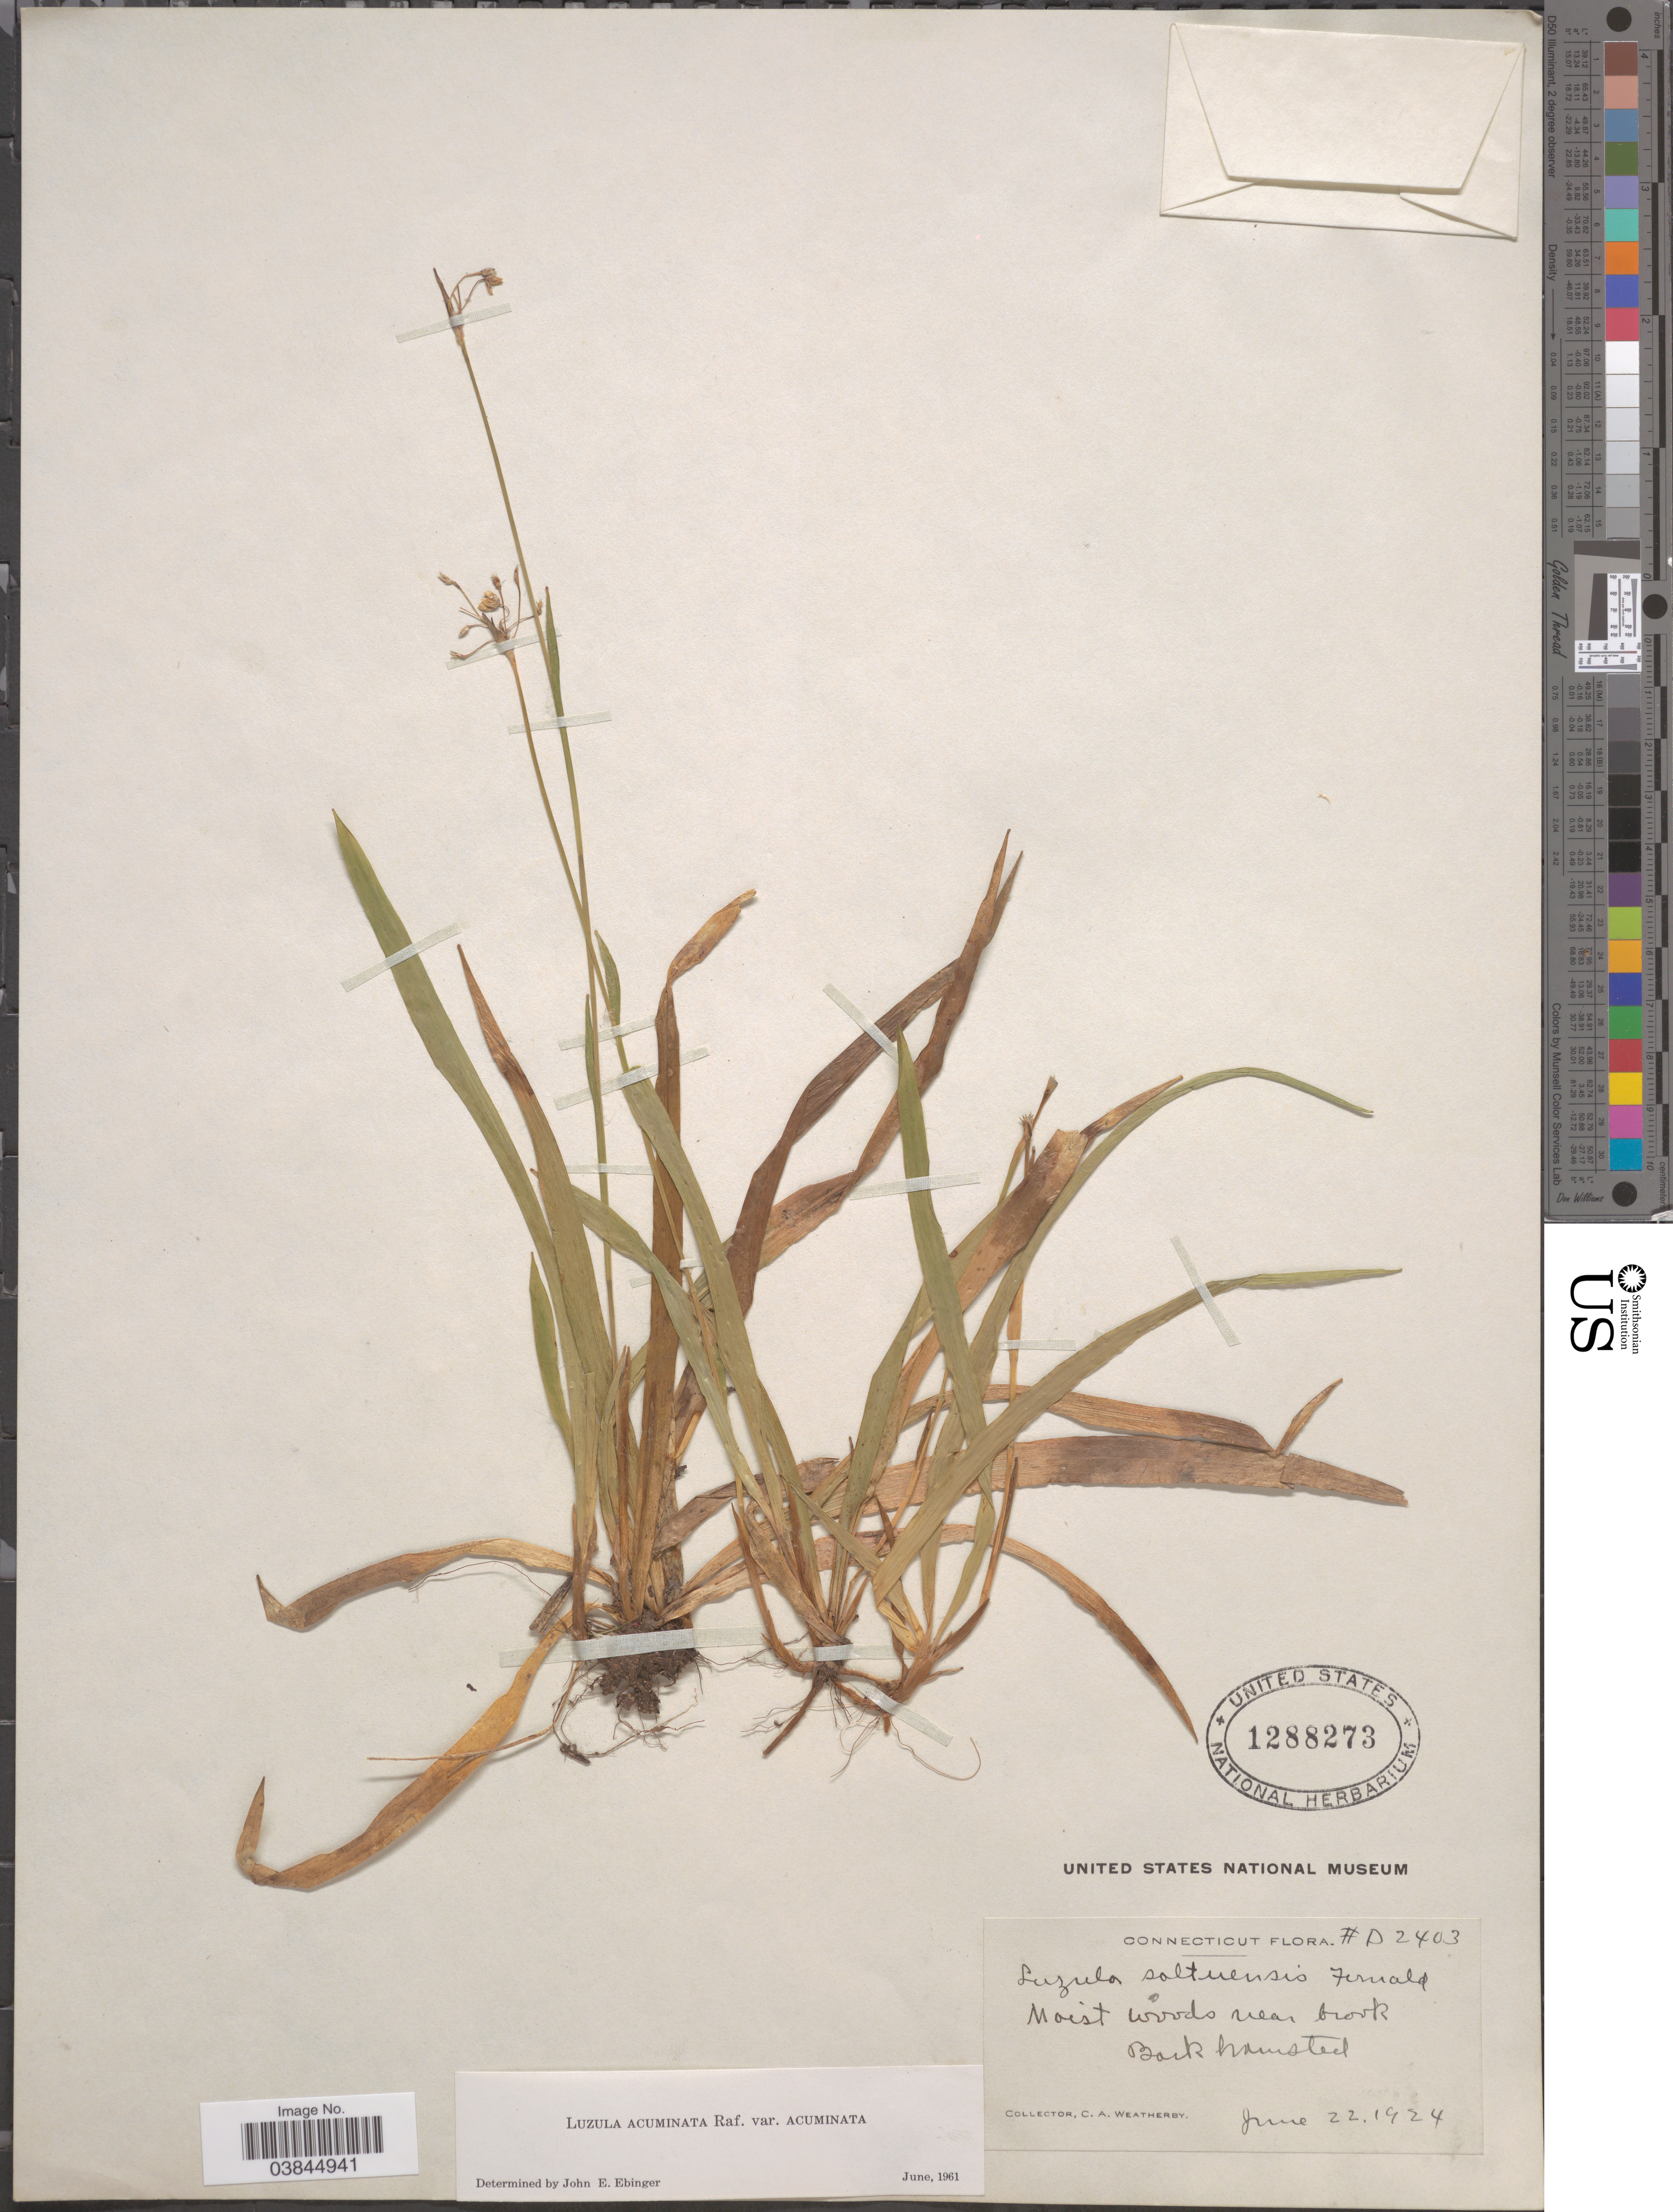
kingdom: Plantae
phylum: Tracheophyta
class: Liliopsida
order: Poales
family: Juncaceae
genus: Luzula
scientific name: Luzula acuminata var. acuminata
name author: Raf.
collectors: C. A. Weatherby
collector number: D2403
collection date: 1924-06-22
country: United States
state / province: Connecticut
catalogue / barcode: US 1288273